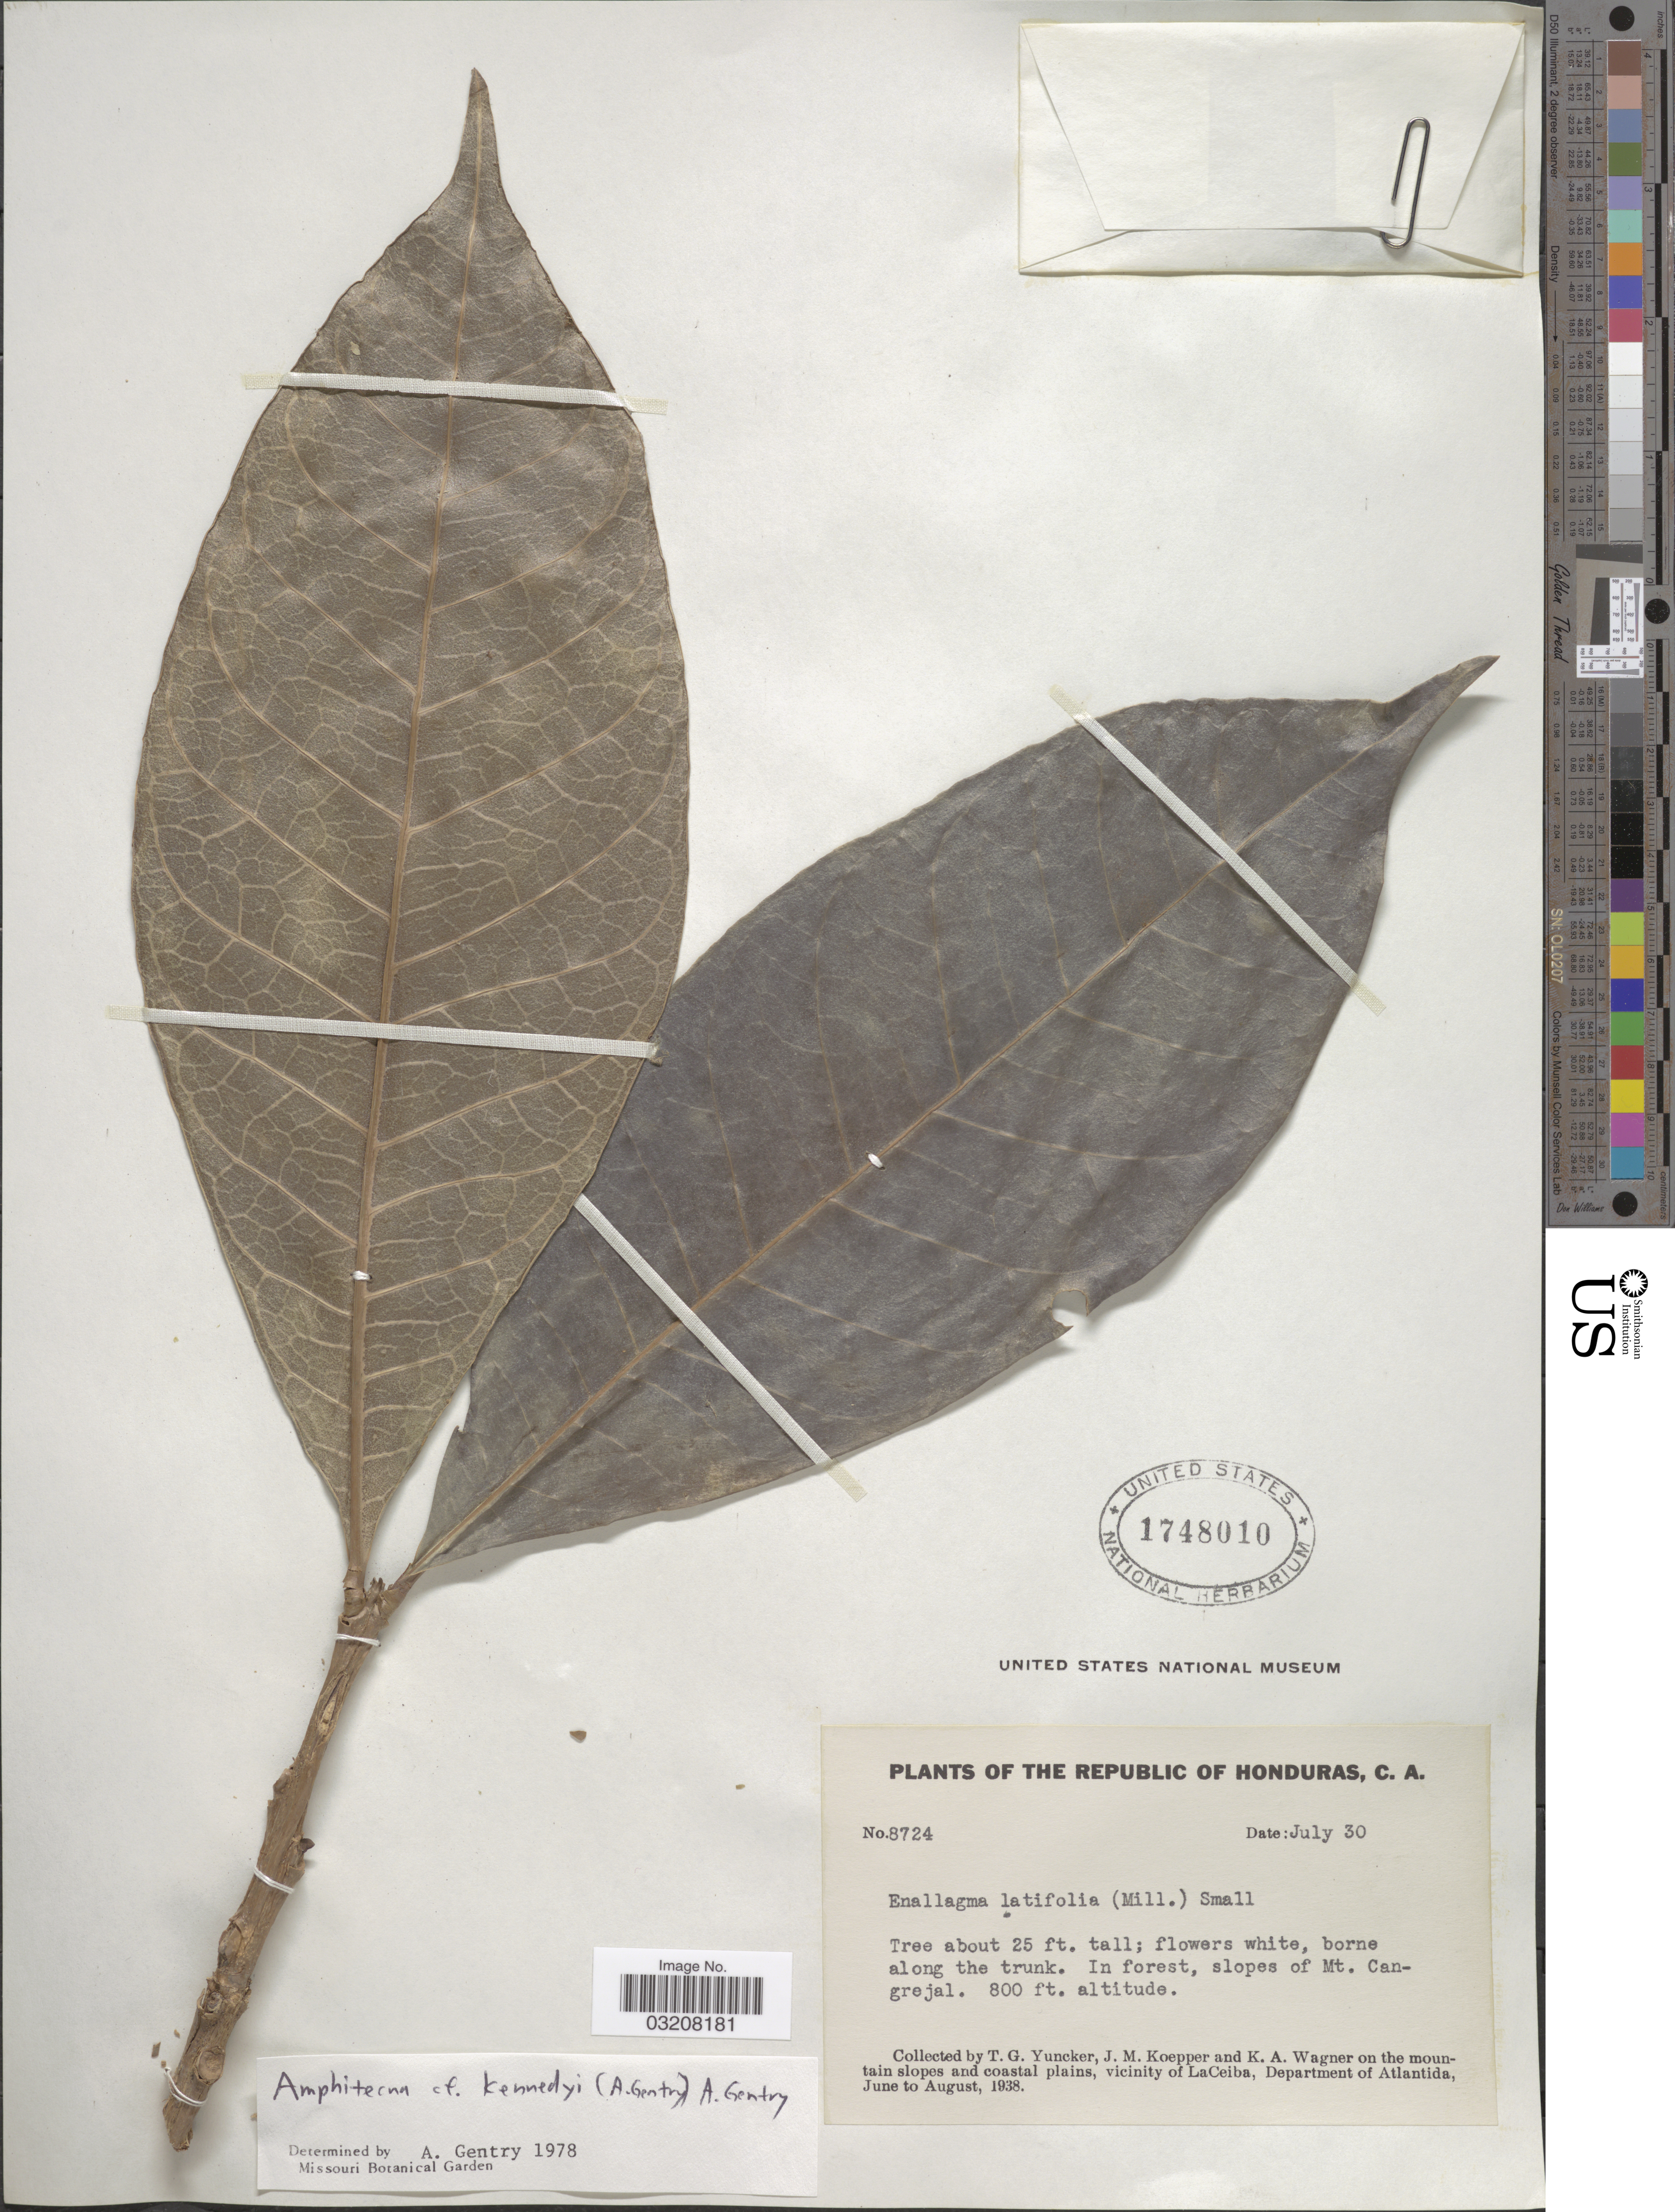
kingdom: Plantae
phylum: Tracheophyta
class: Magnoliopsida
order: Lamiales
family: Bignoniaceae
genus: Amphitecna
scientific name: Amphitecna kennedyi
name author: (A.H. Gentry) A.H. Gentry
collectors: T. G. Yuncker, J. M. Koepper & K. A. Wagner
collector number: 8724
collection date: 1938-07-30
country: Honduras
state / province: Atlántida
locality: Slopes of Mt. Cangrejal. On the mountain slopes and coastal plains, vicinity of LaCeiba, Department of Atlantida.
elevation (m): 244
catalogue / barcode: US 1748010